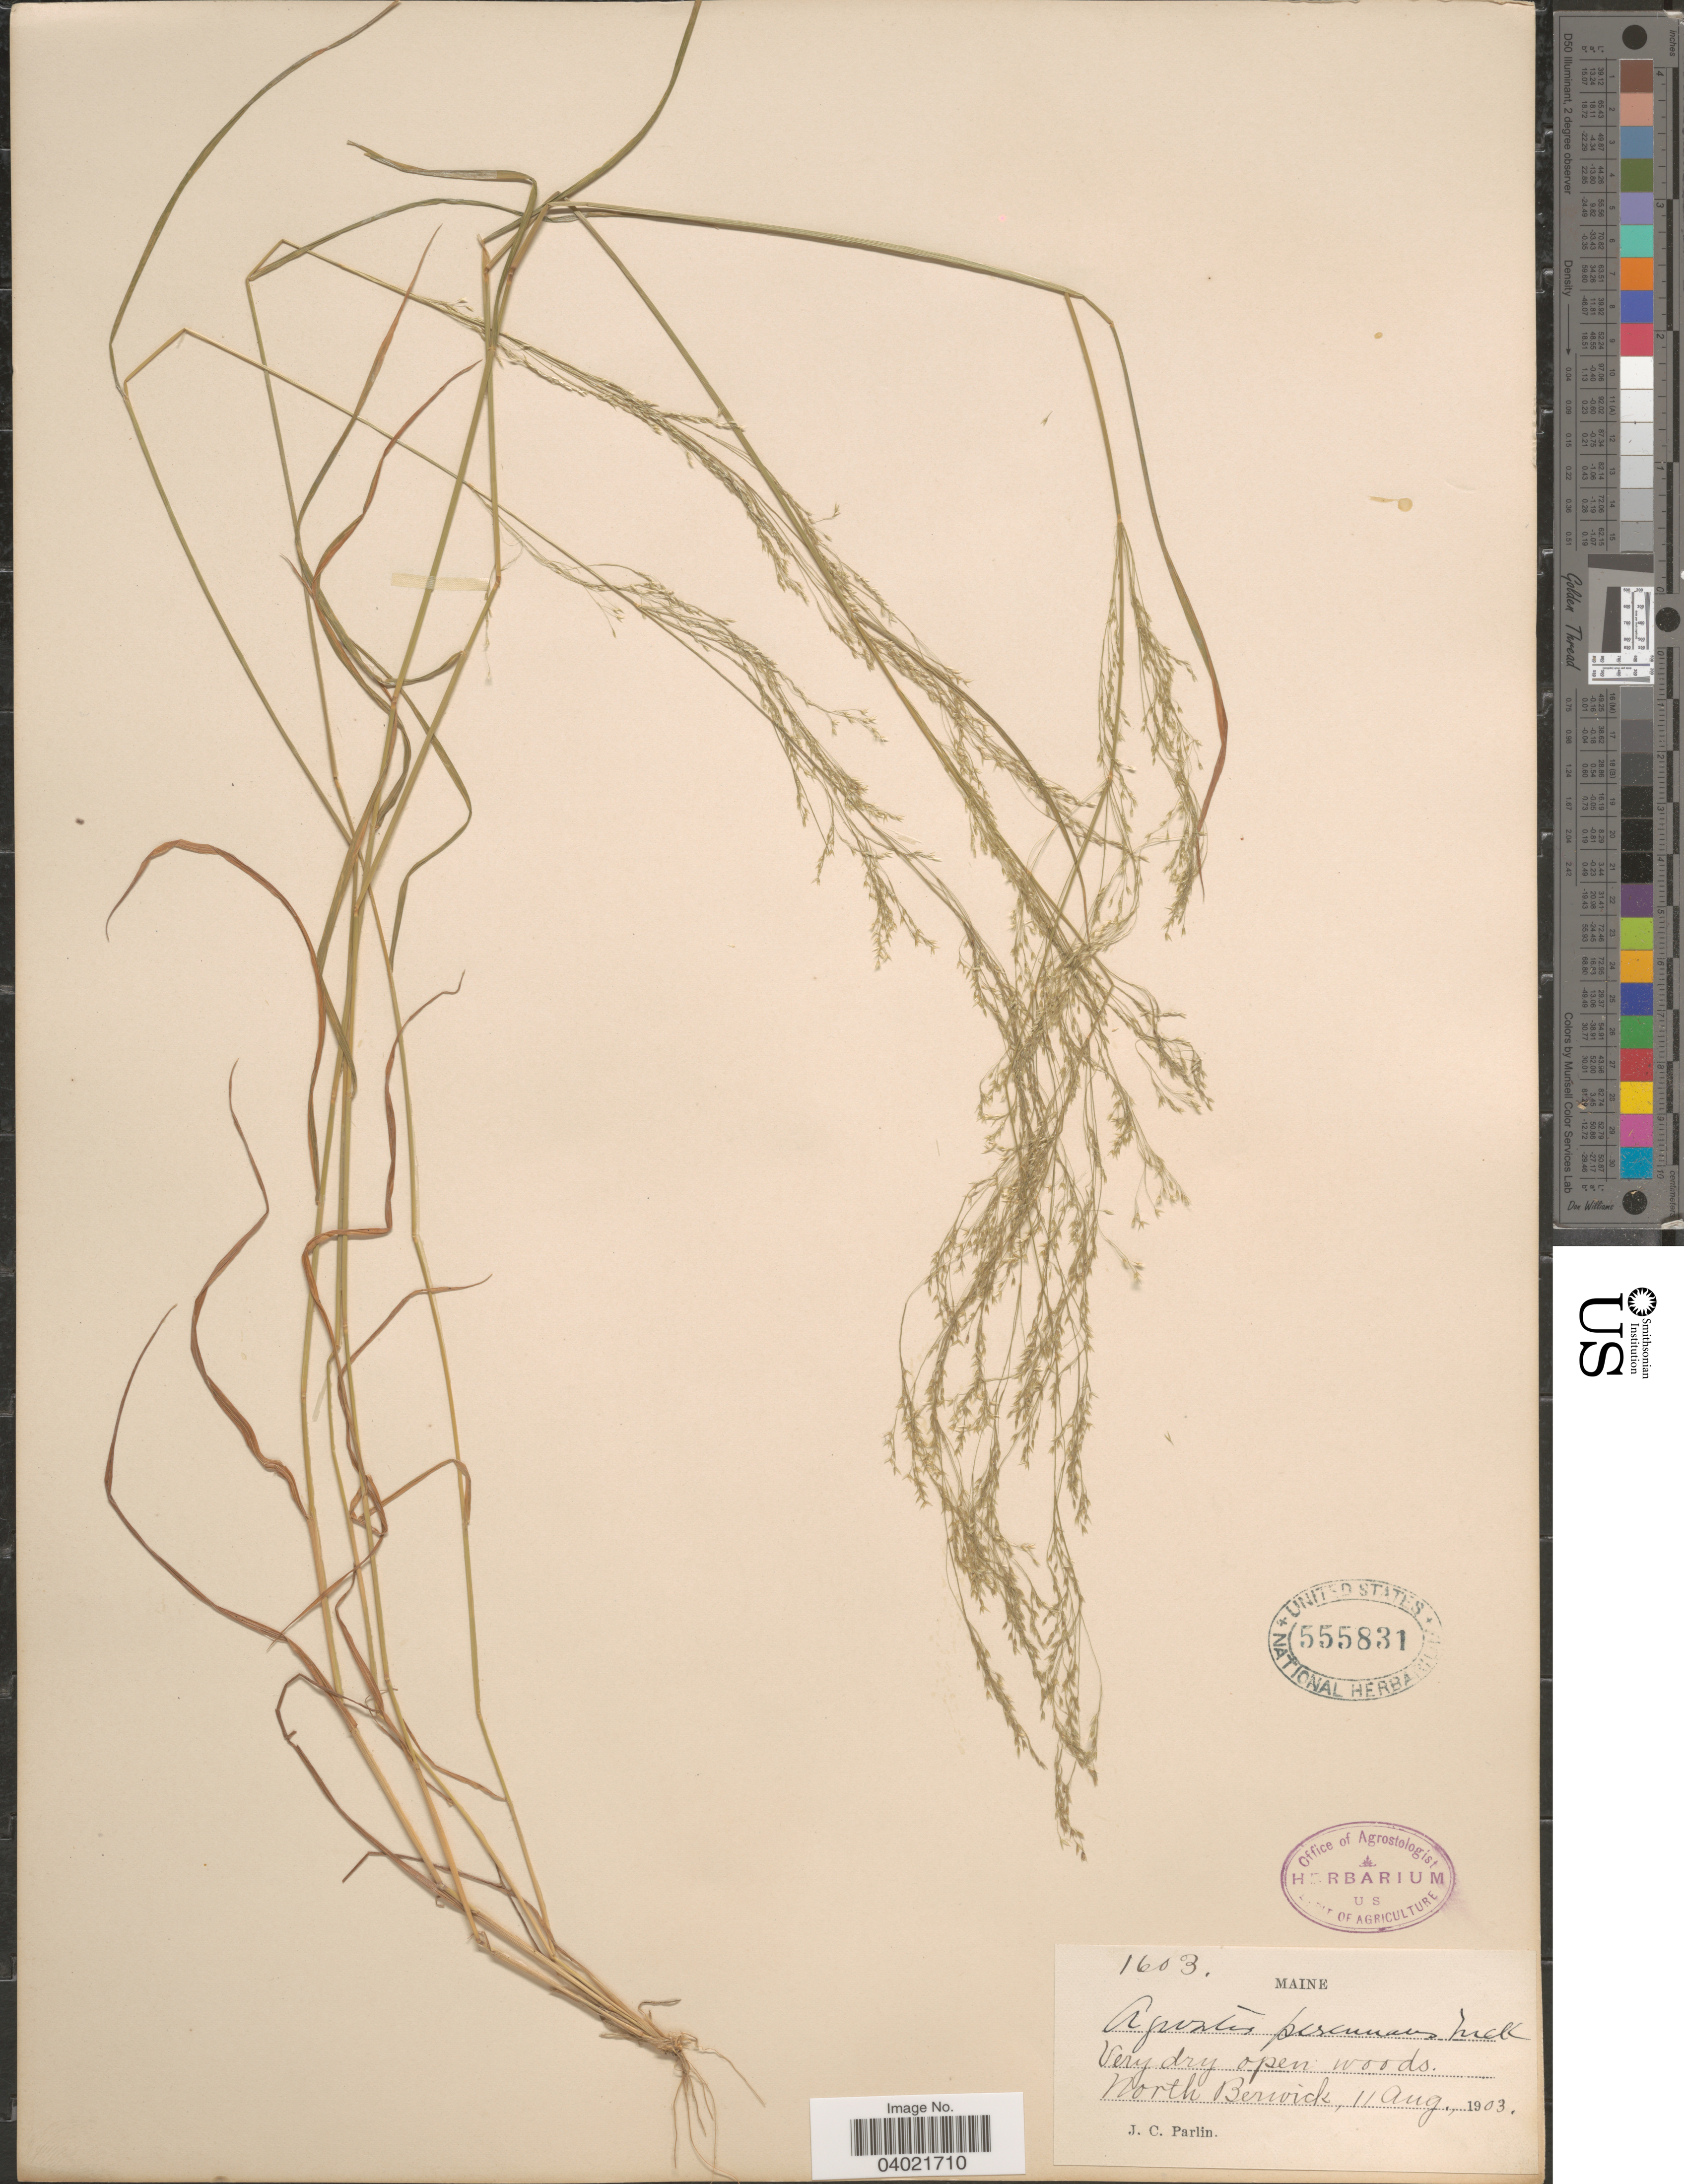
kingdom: Plantae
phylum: Tracheophyta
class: Liliopsida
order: Poales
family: Poaceae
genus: Agrostis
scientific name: Agrostis perennans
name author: (Walter) Tuck.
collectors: J. Parlin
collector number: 1603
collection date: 1903-08-11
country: United States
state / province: Maine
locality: North Berwick.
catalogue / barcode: US 555831